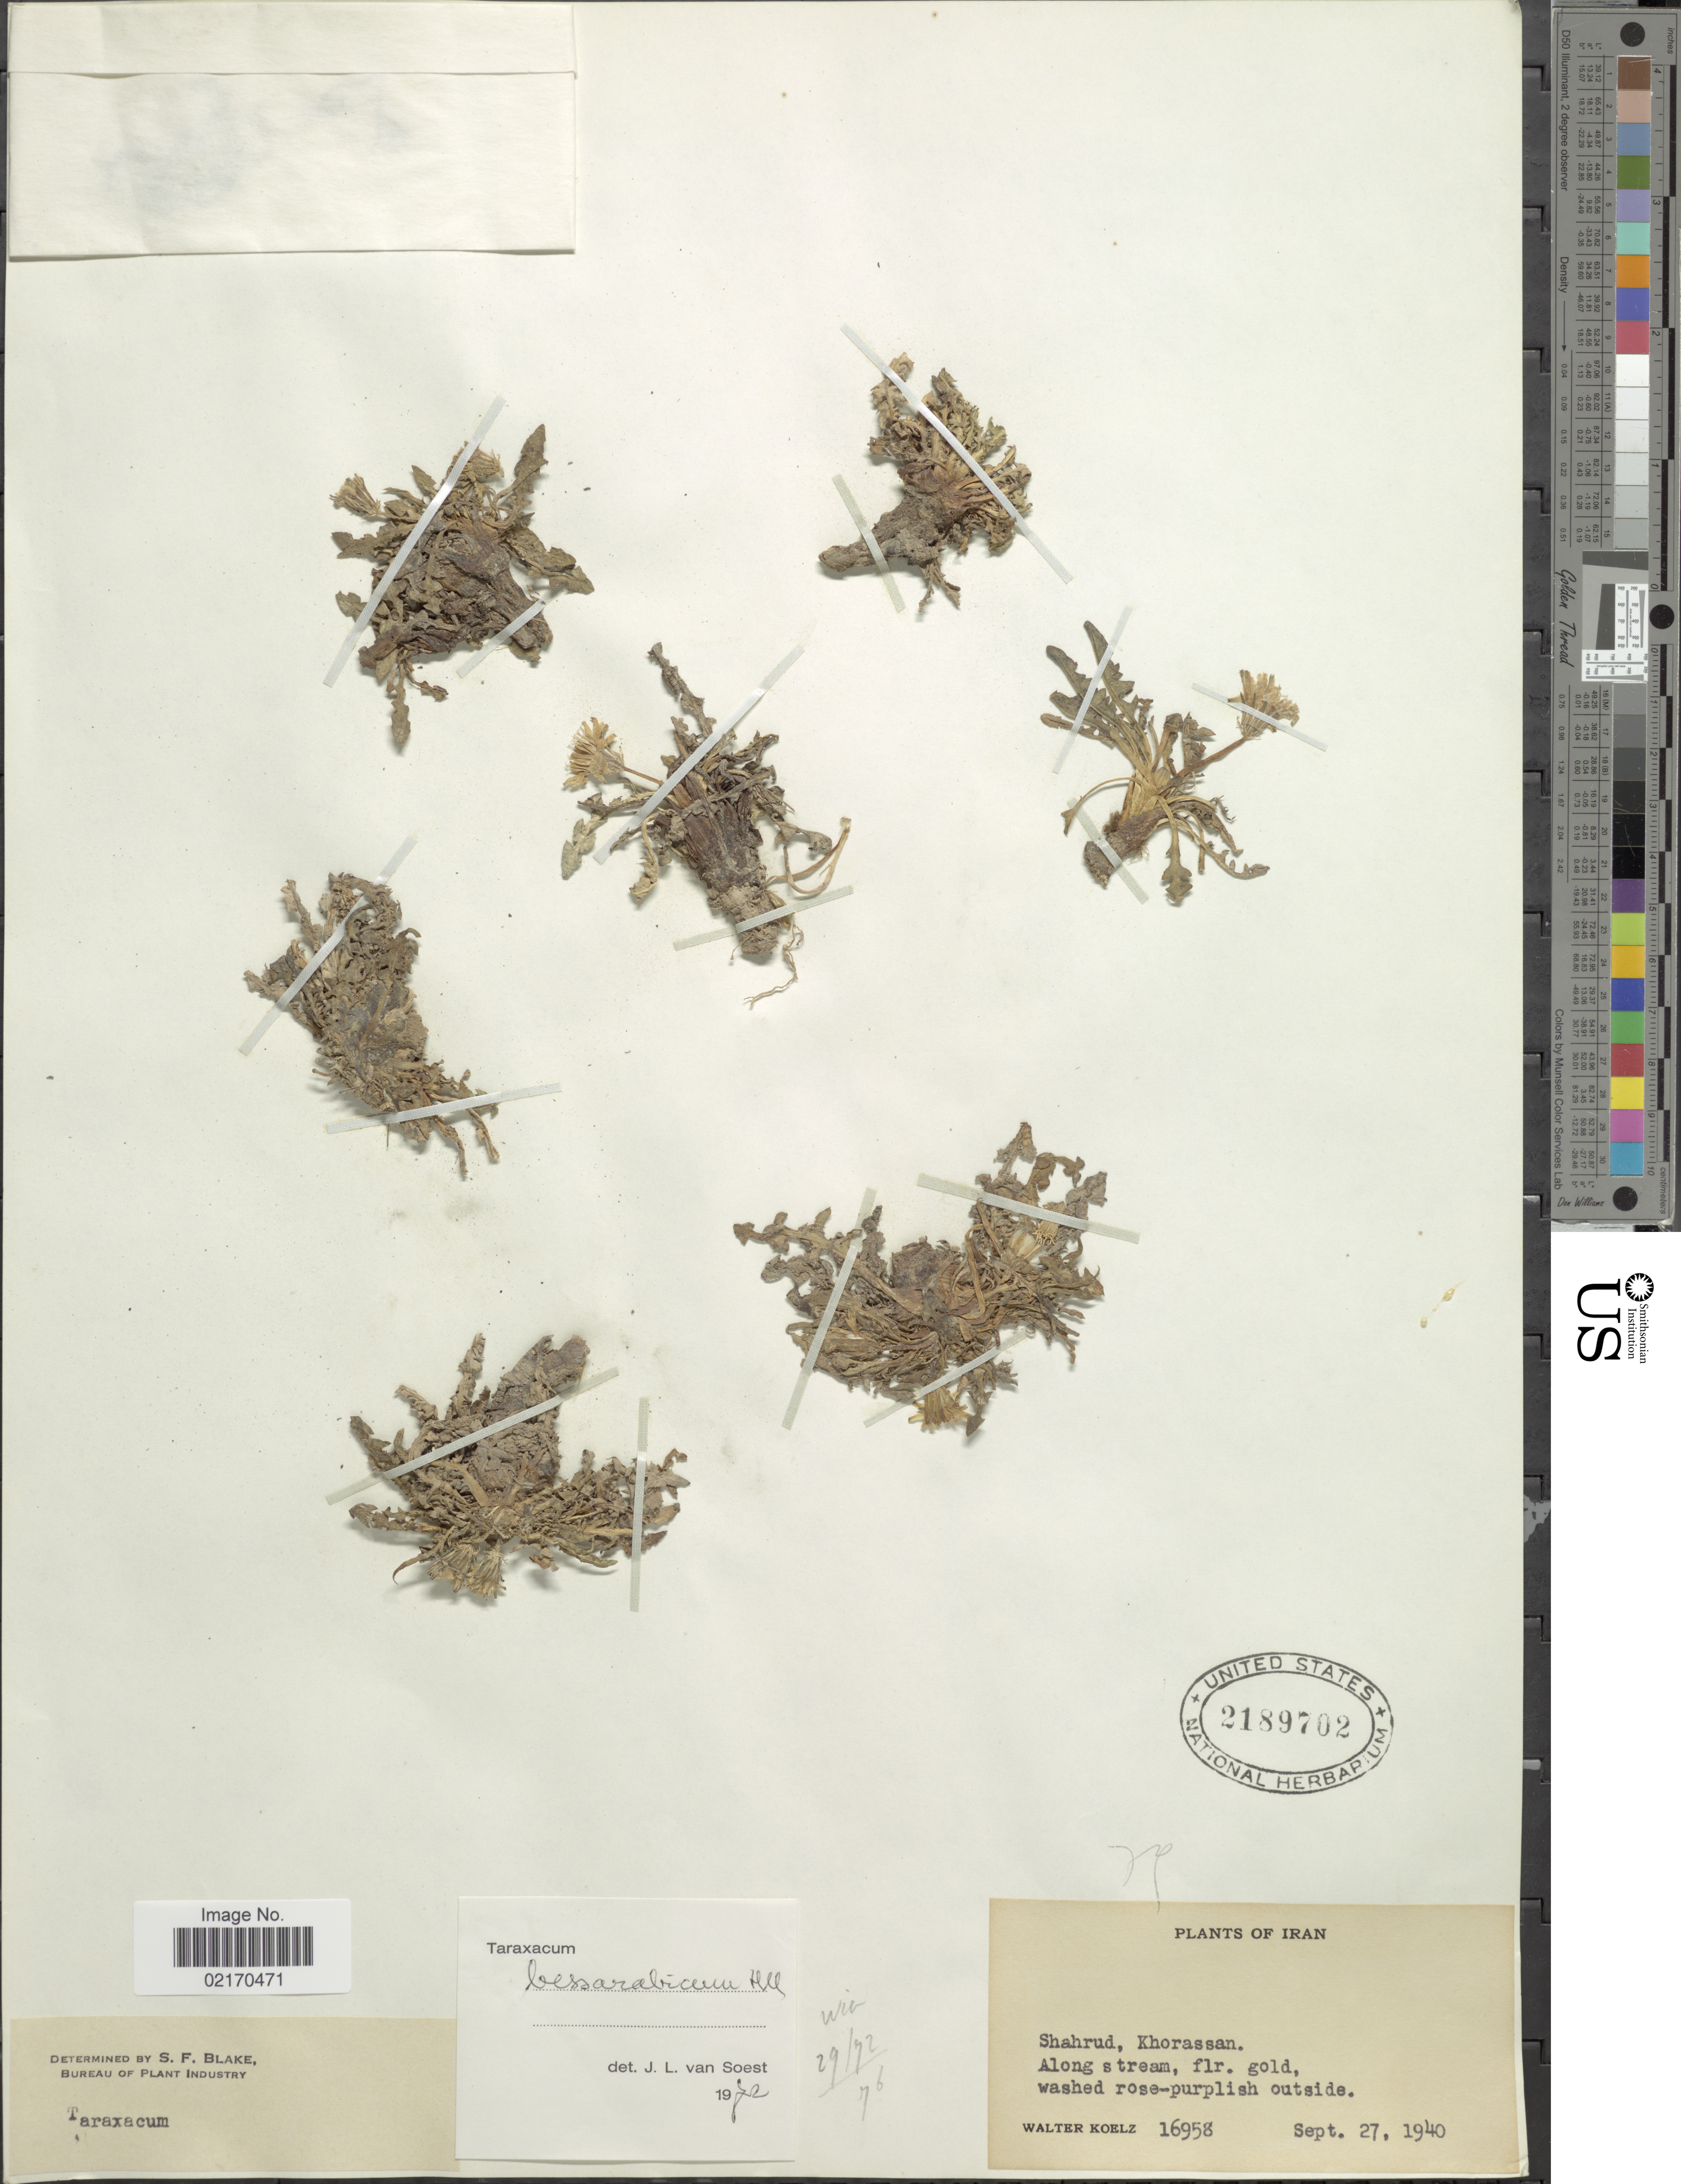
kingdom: Plantae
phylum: Tracheophyta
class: Magnoliopsida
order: Asterales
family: Asteraceae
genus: Taraxacum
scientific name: Taraxacum bessarabicum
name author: (Hornem.) Hand.-Mazz.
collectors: W. N. Koelz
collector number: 16958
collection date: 1940-09-27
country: Iran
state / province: Khorasan [obsolete]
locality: Shahrud, Khorassan, along stream.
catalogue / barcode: US 2189702